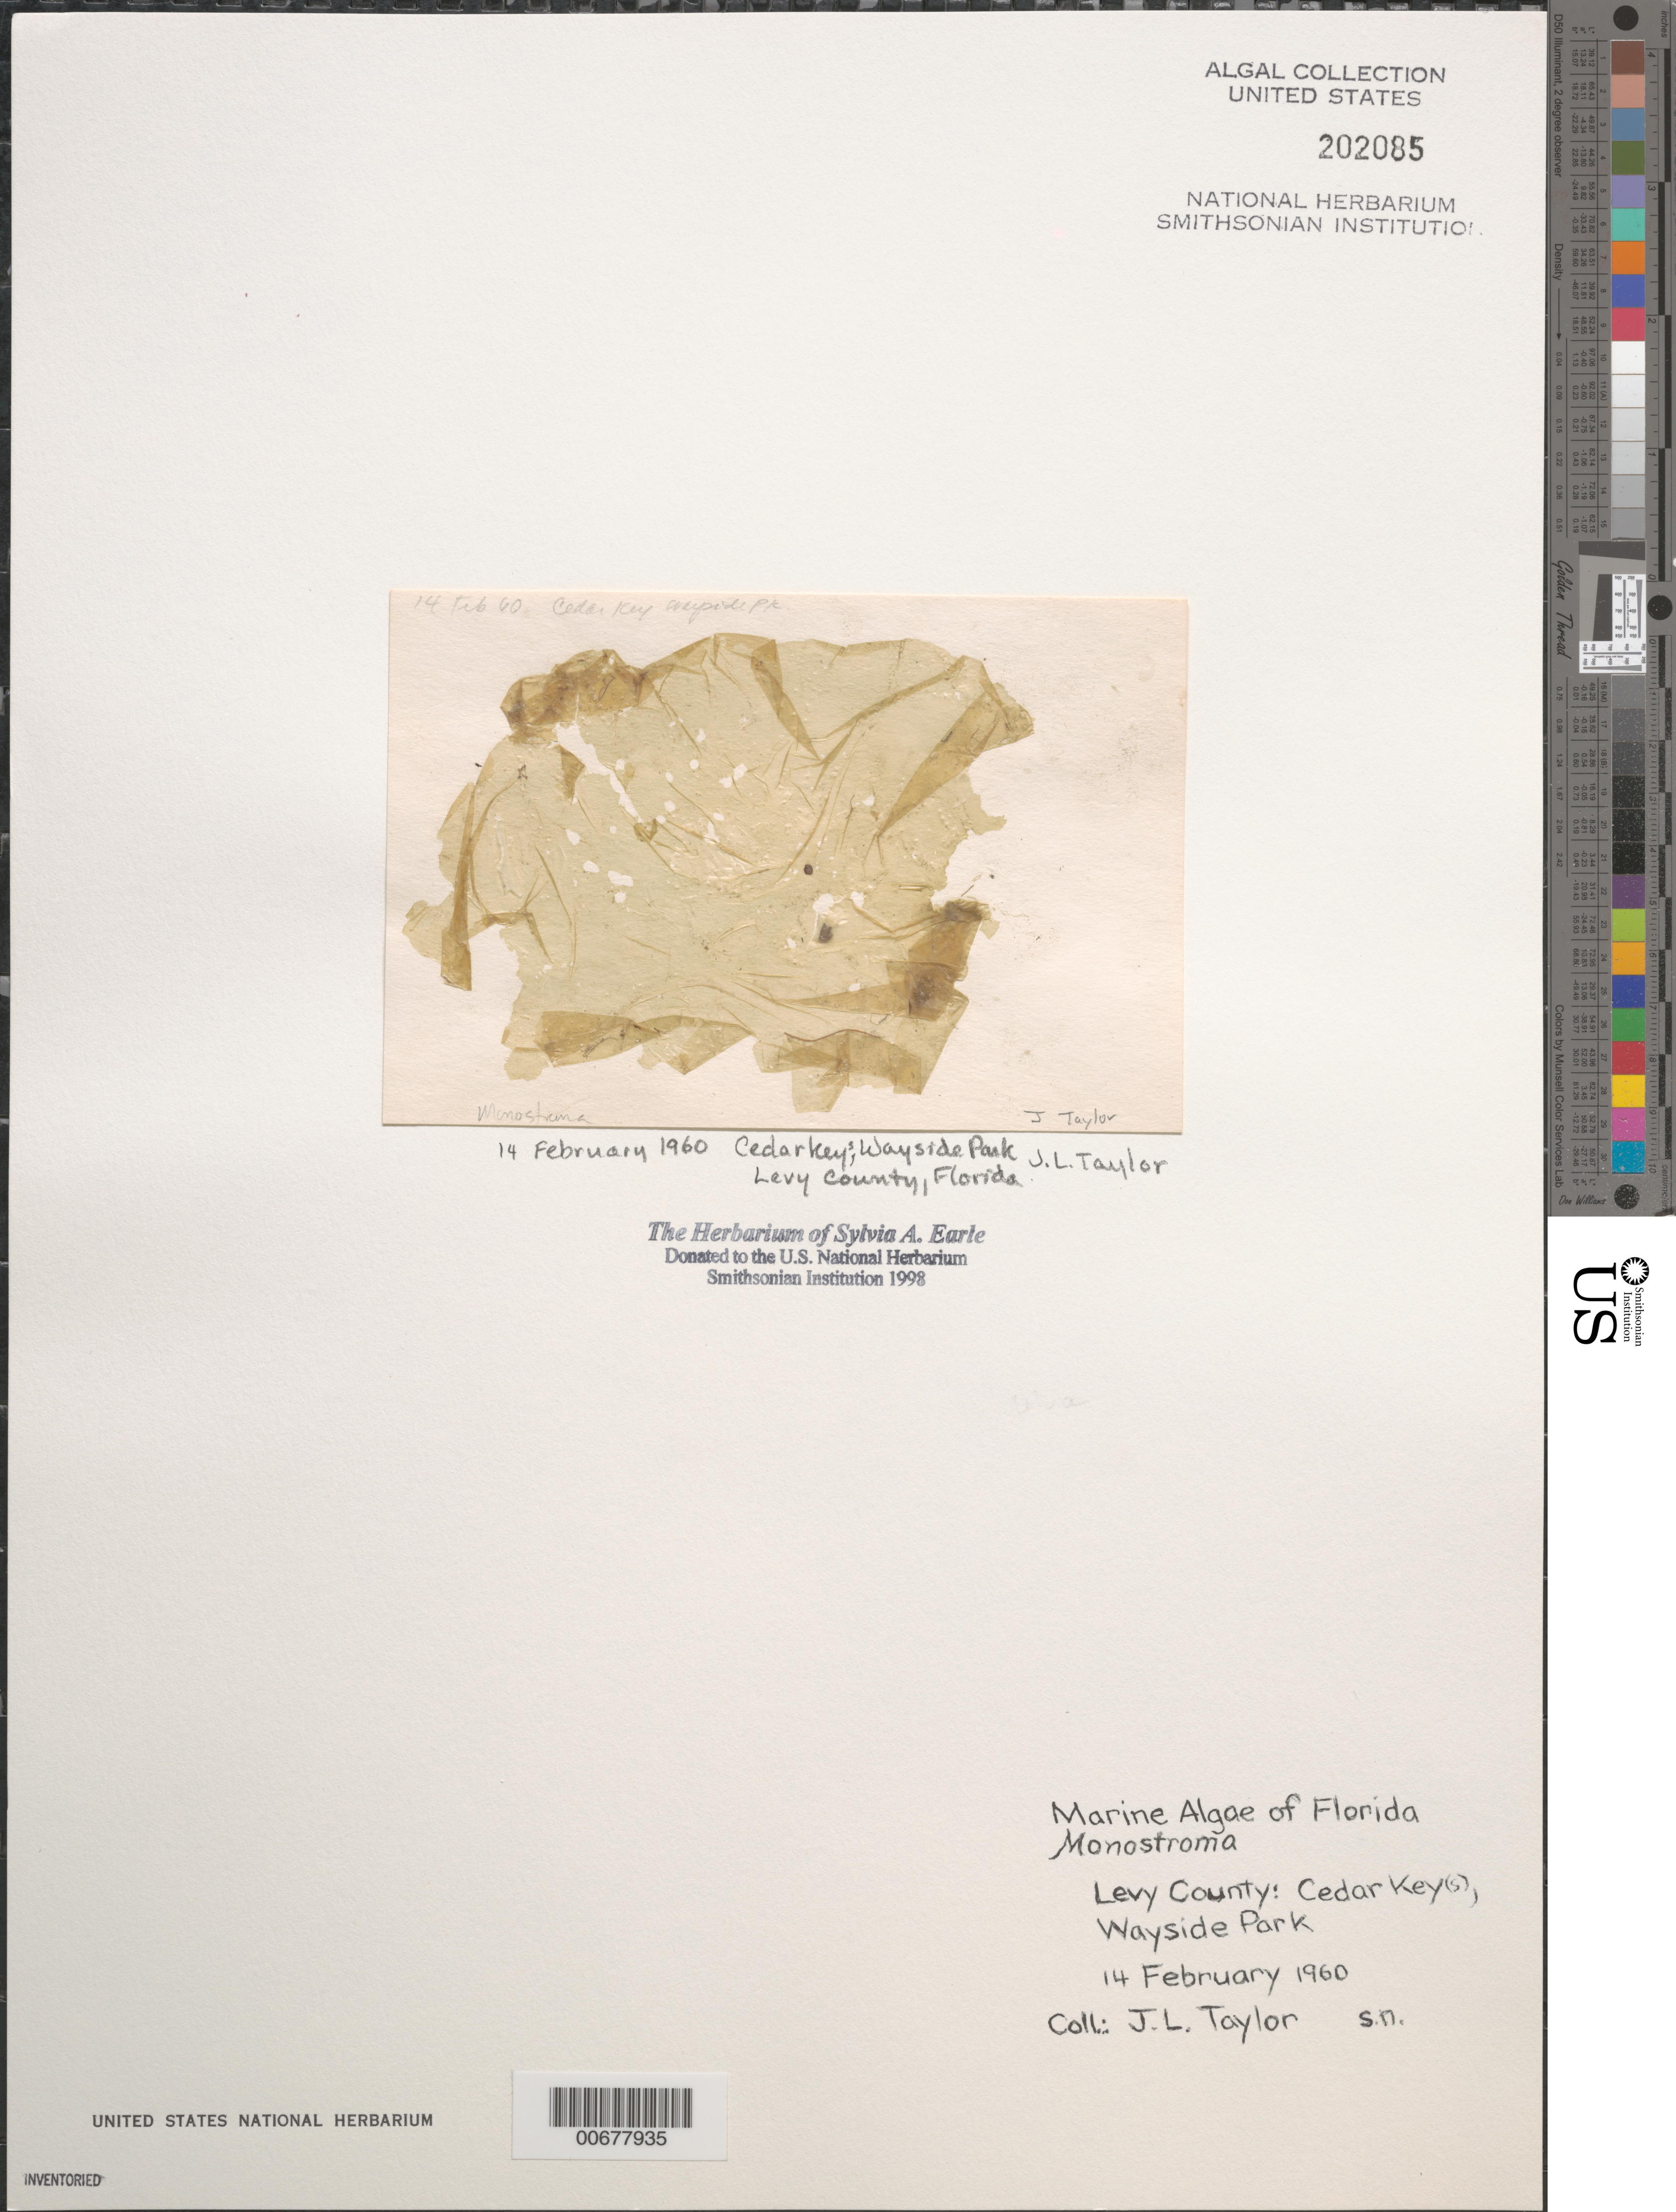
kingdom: Plantae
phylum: Chlorophyta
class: Ulvophyceae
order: Ulvales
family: Monostromataceae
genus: Monostroma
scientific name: Monostroma sp.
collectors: J. L. Taylor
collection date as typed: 14 Feb 1960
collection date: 1960-02-14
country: United States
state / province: Florida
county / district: Levy County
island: Cedar Keys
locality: Wayside Park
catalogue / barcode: US 202085